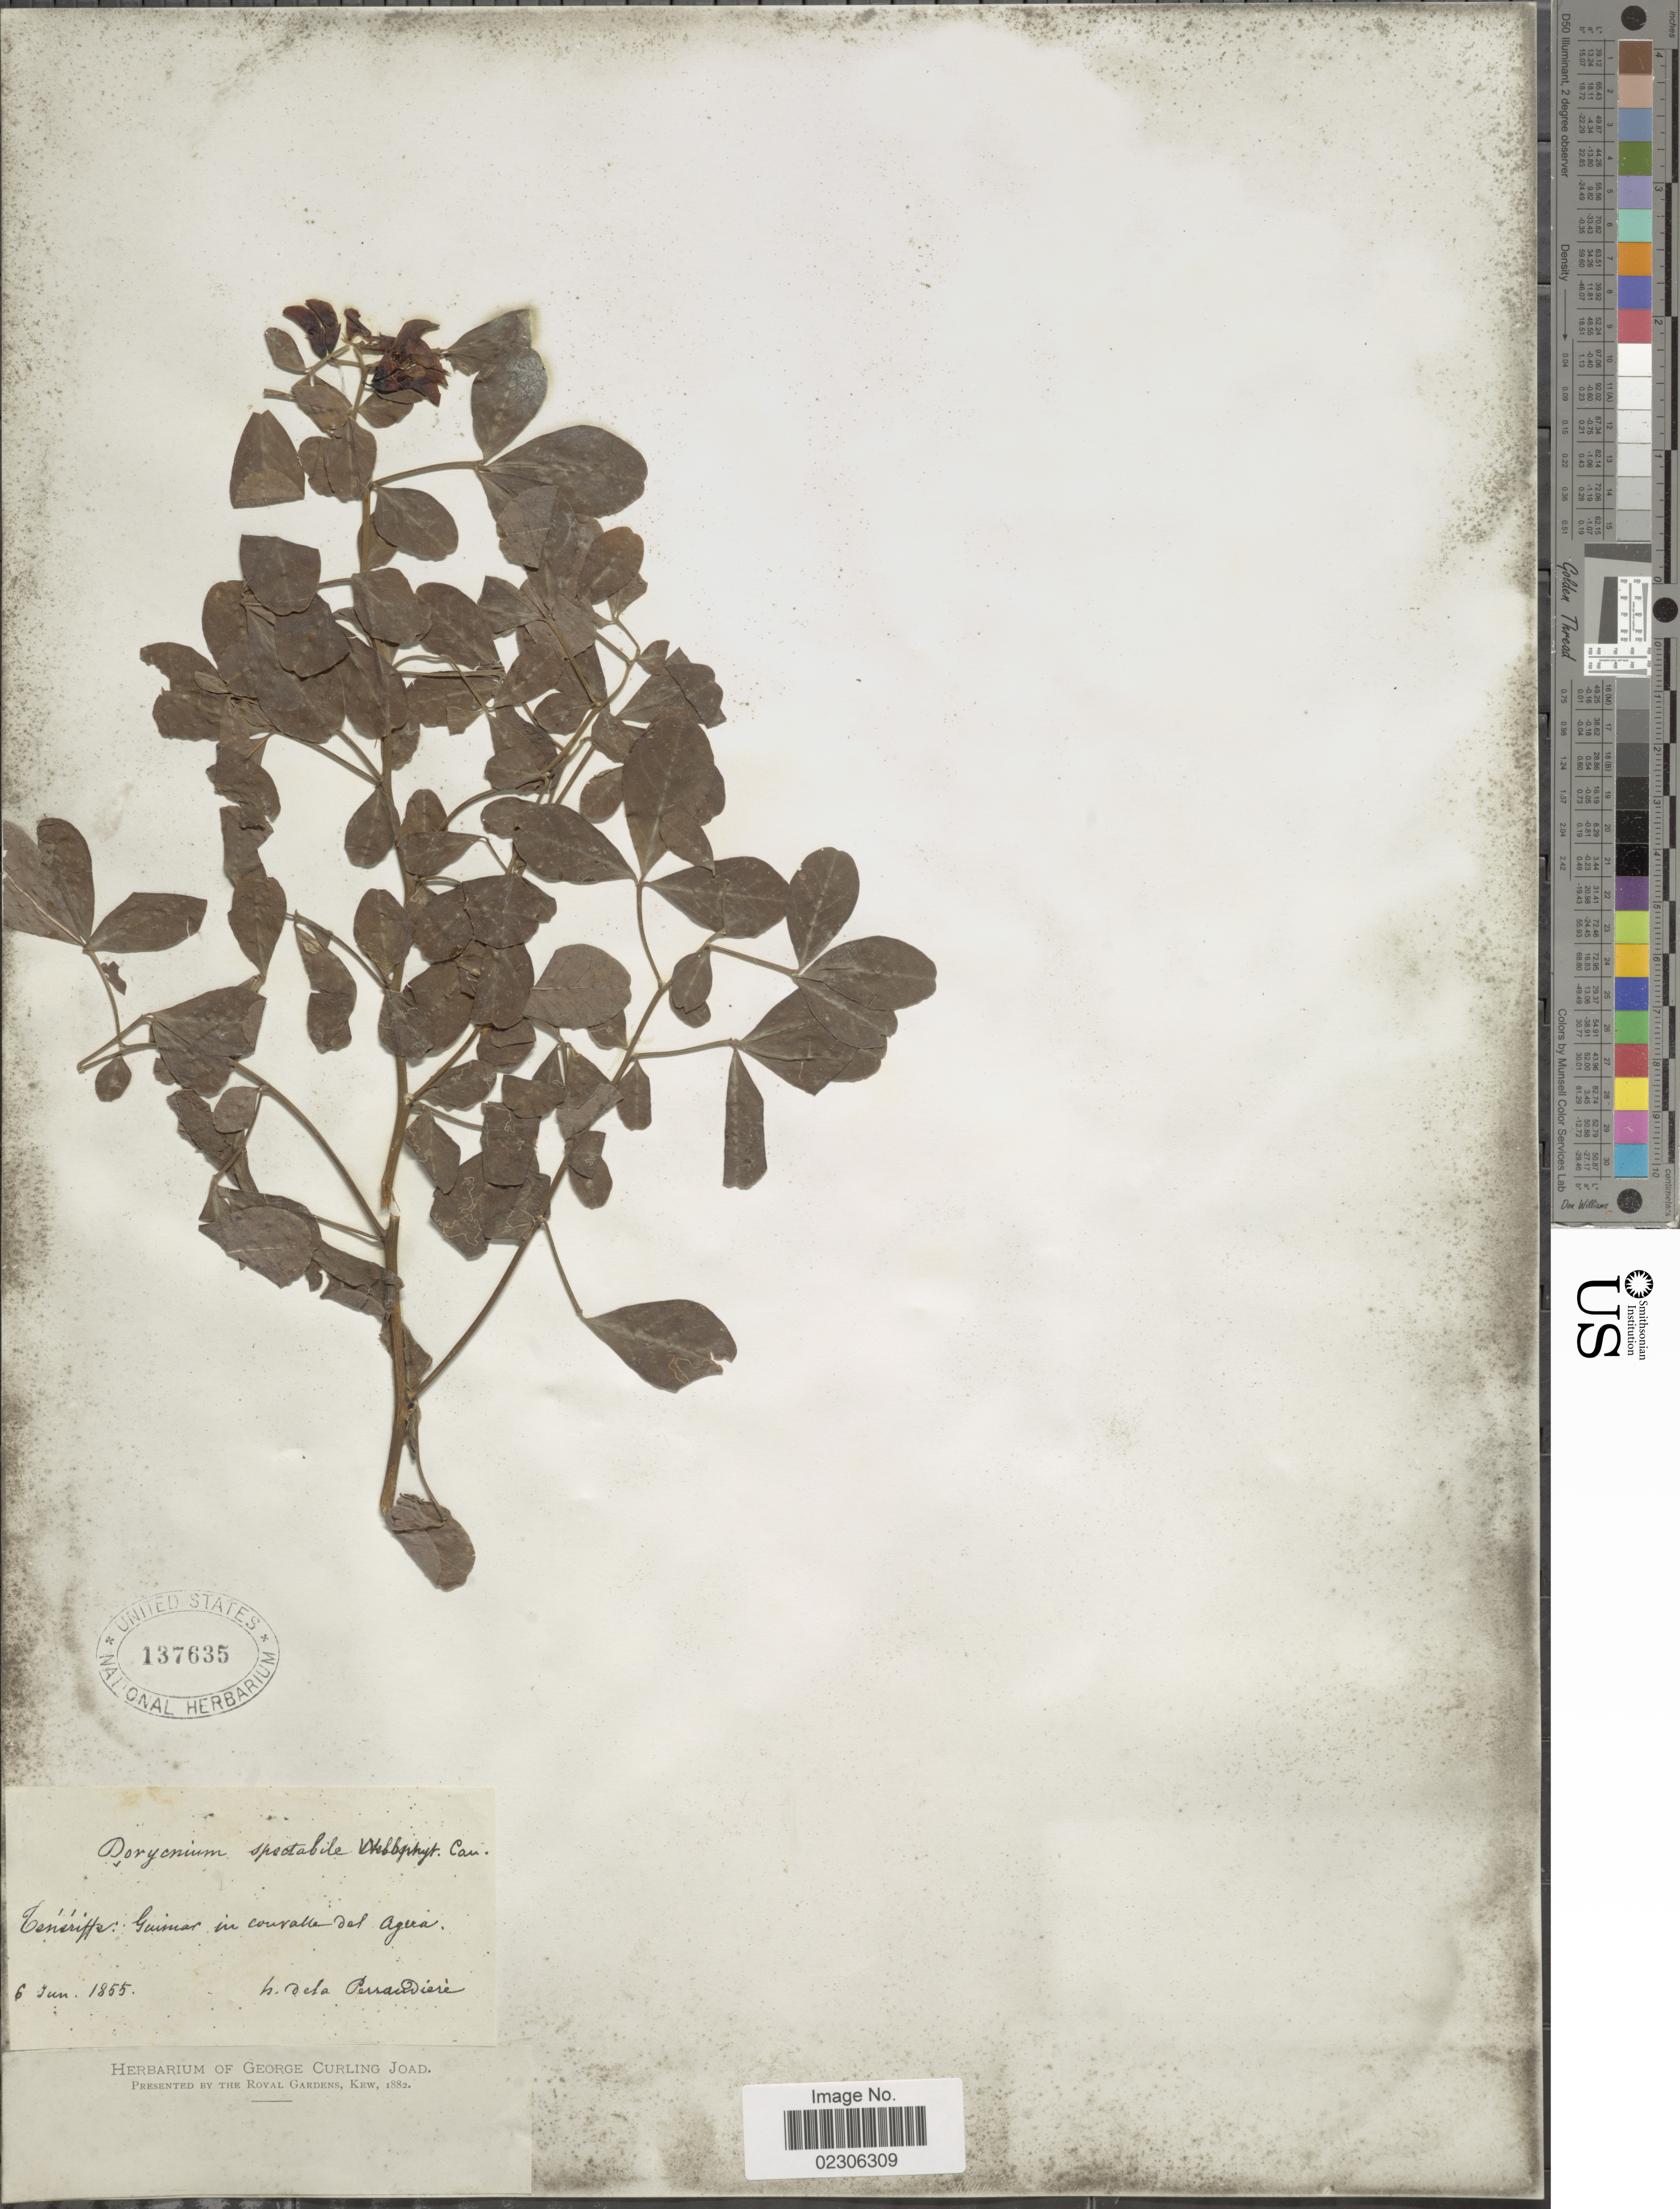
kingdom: Plantae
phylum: Tracheophyta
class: Magnoliopsida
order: Fabales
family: Fabaceae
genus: Dorycnium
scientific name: Dorycnium spectabile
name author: (Choisy ex Ser.) Webb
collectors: H. de la Perraudière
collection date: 1855-06-06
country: Spain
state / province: Canarias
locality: Teneriffe: Guimar in couvalle del Agua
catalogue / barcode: US 137635